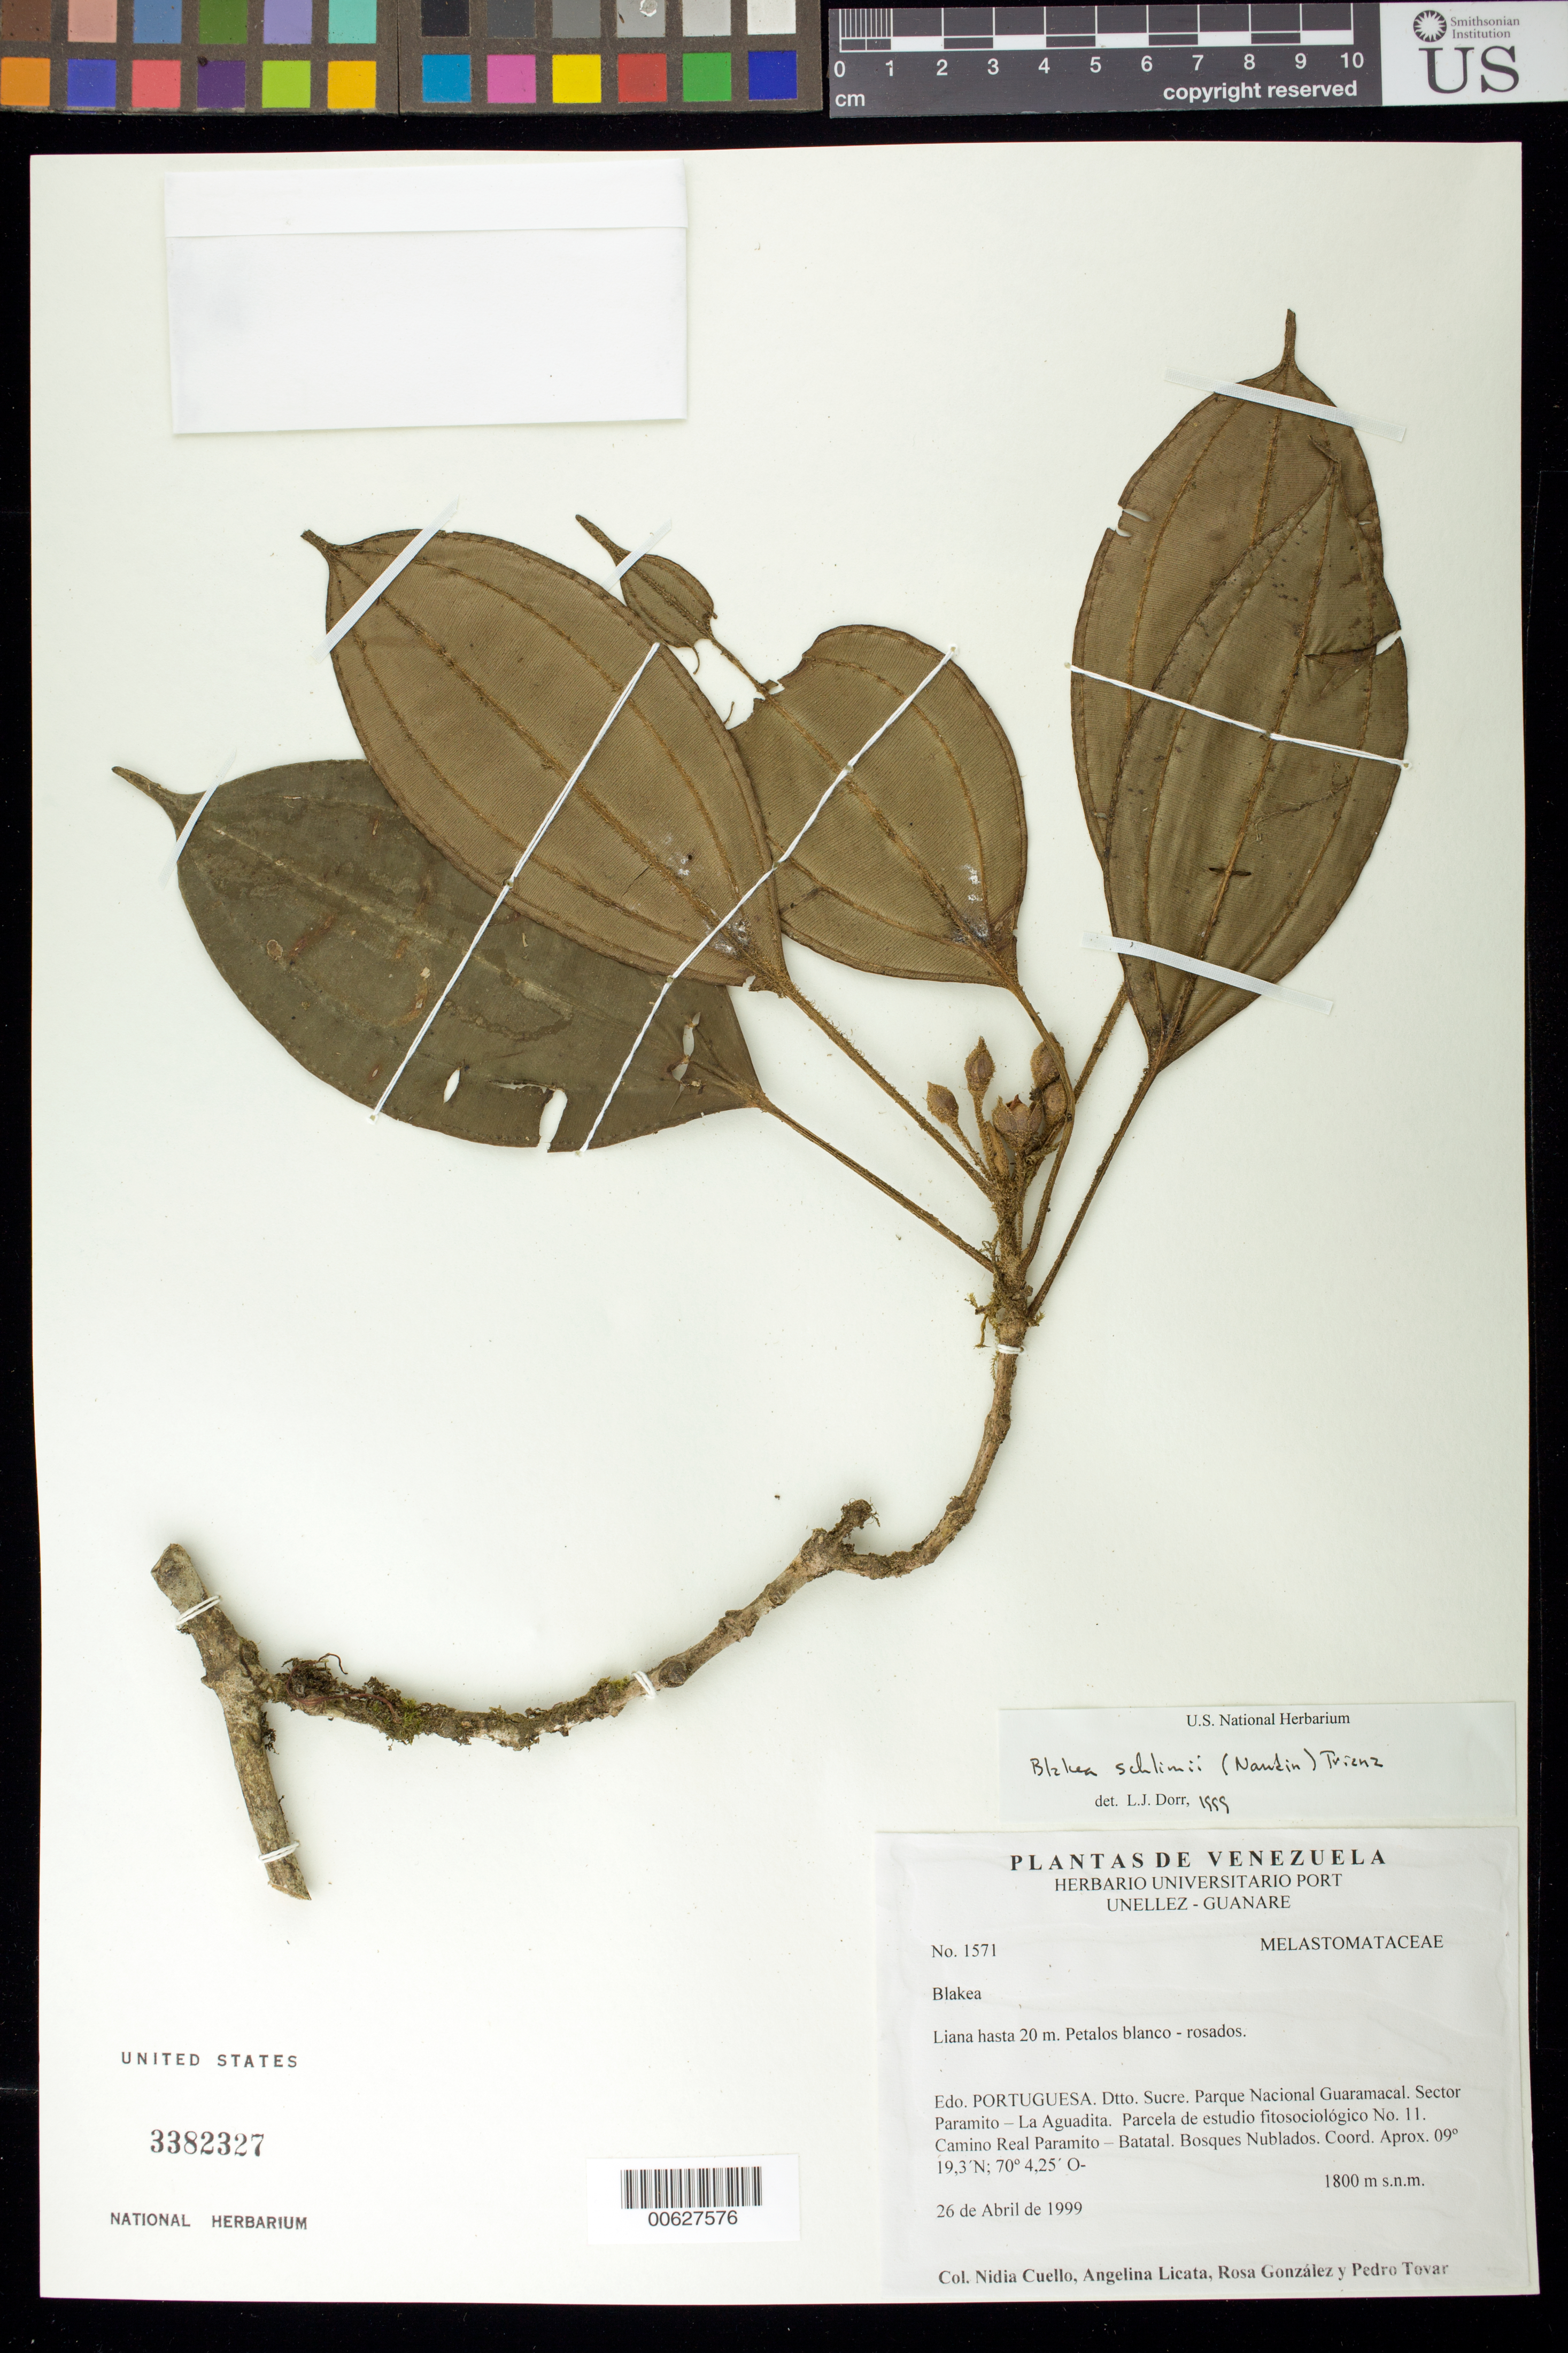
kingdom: Plantae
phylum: Tracheophyta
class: Magnoliopsida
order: Myrtales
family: Melastomataceae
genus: Blakea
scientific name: Blakea schlimii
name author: (Naudin) Triana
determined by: Dorr, L. J., (BOT), Smithsonian Institution - National Museum of Natural History (UNITED STATES)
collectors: N. L. Cuello, A. Licata, R. González & P. Tovar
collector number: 1571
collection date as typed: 26 Apr 1999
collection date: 1999-04-26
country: Venezuela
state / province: Portuguesa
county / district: Sucre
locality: Parque Nacional Guaramacal. Sector Paramito - La Aguadita. Camino Real Paramito - Batatal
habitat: Bosques nublados.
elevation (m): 1800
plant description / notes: PORT, US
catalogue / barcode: US 3382327